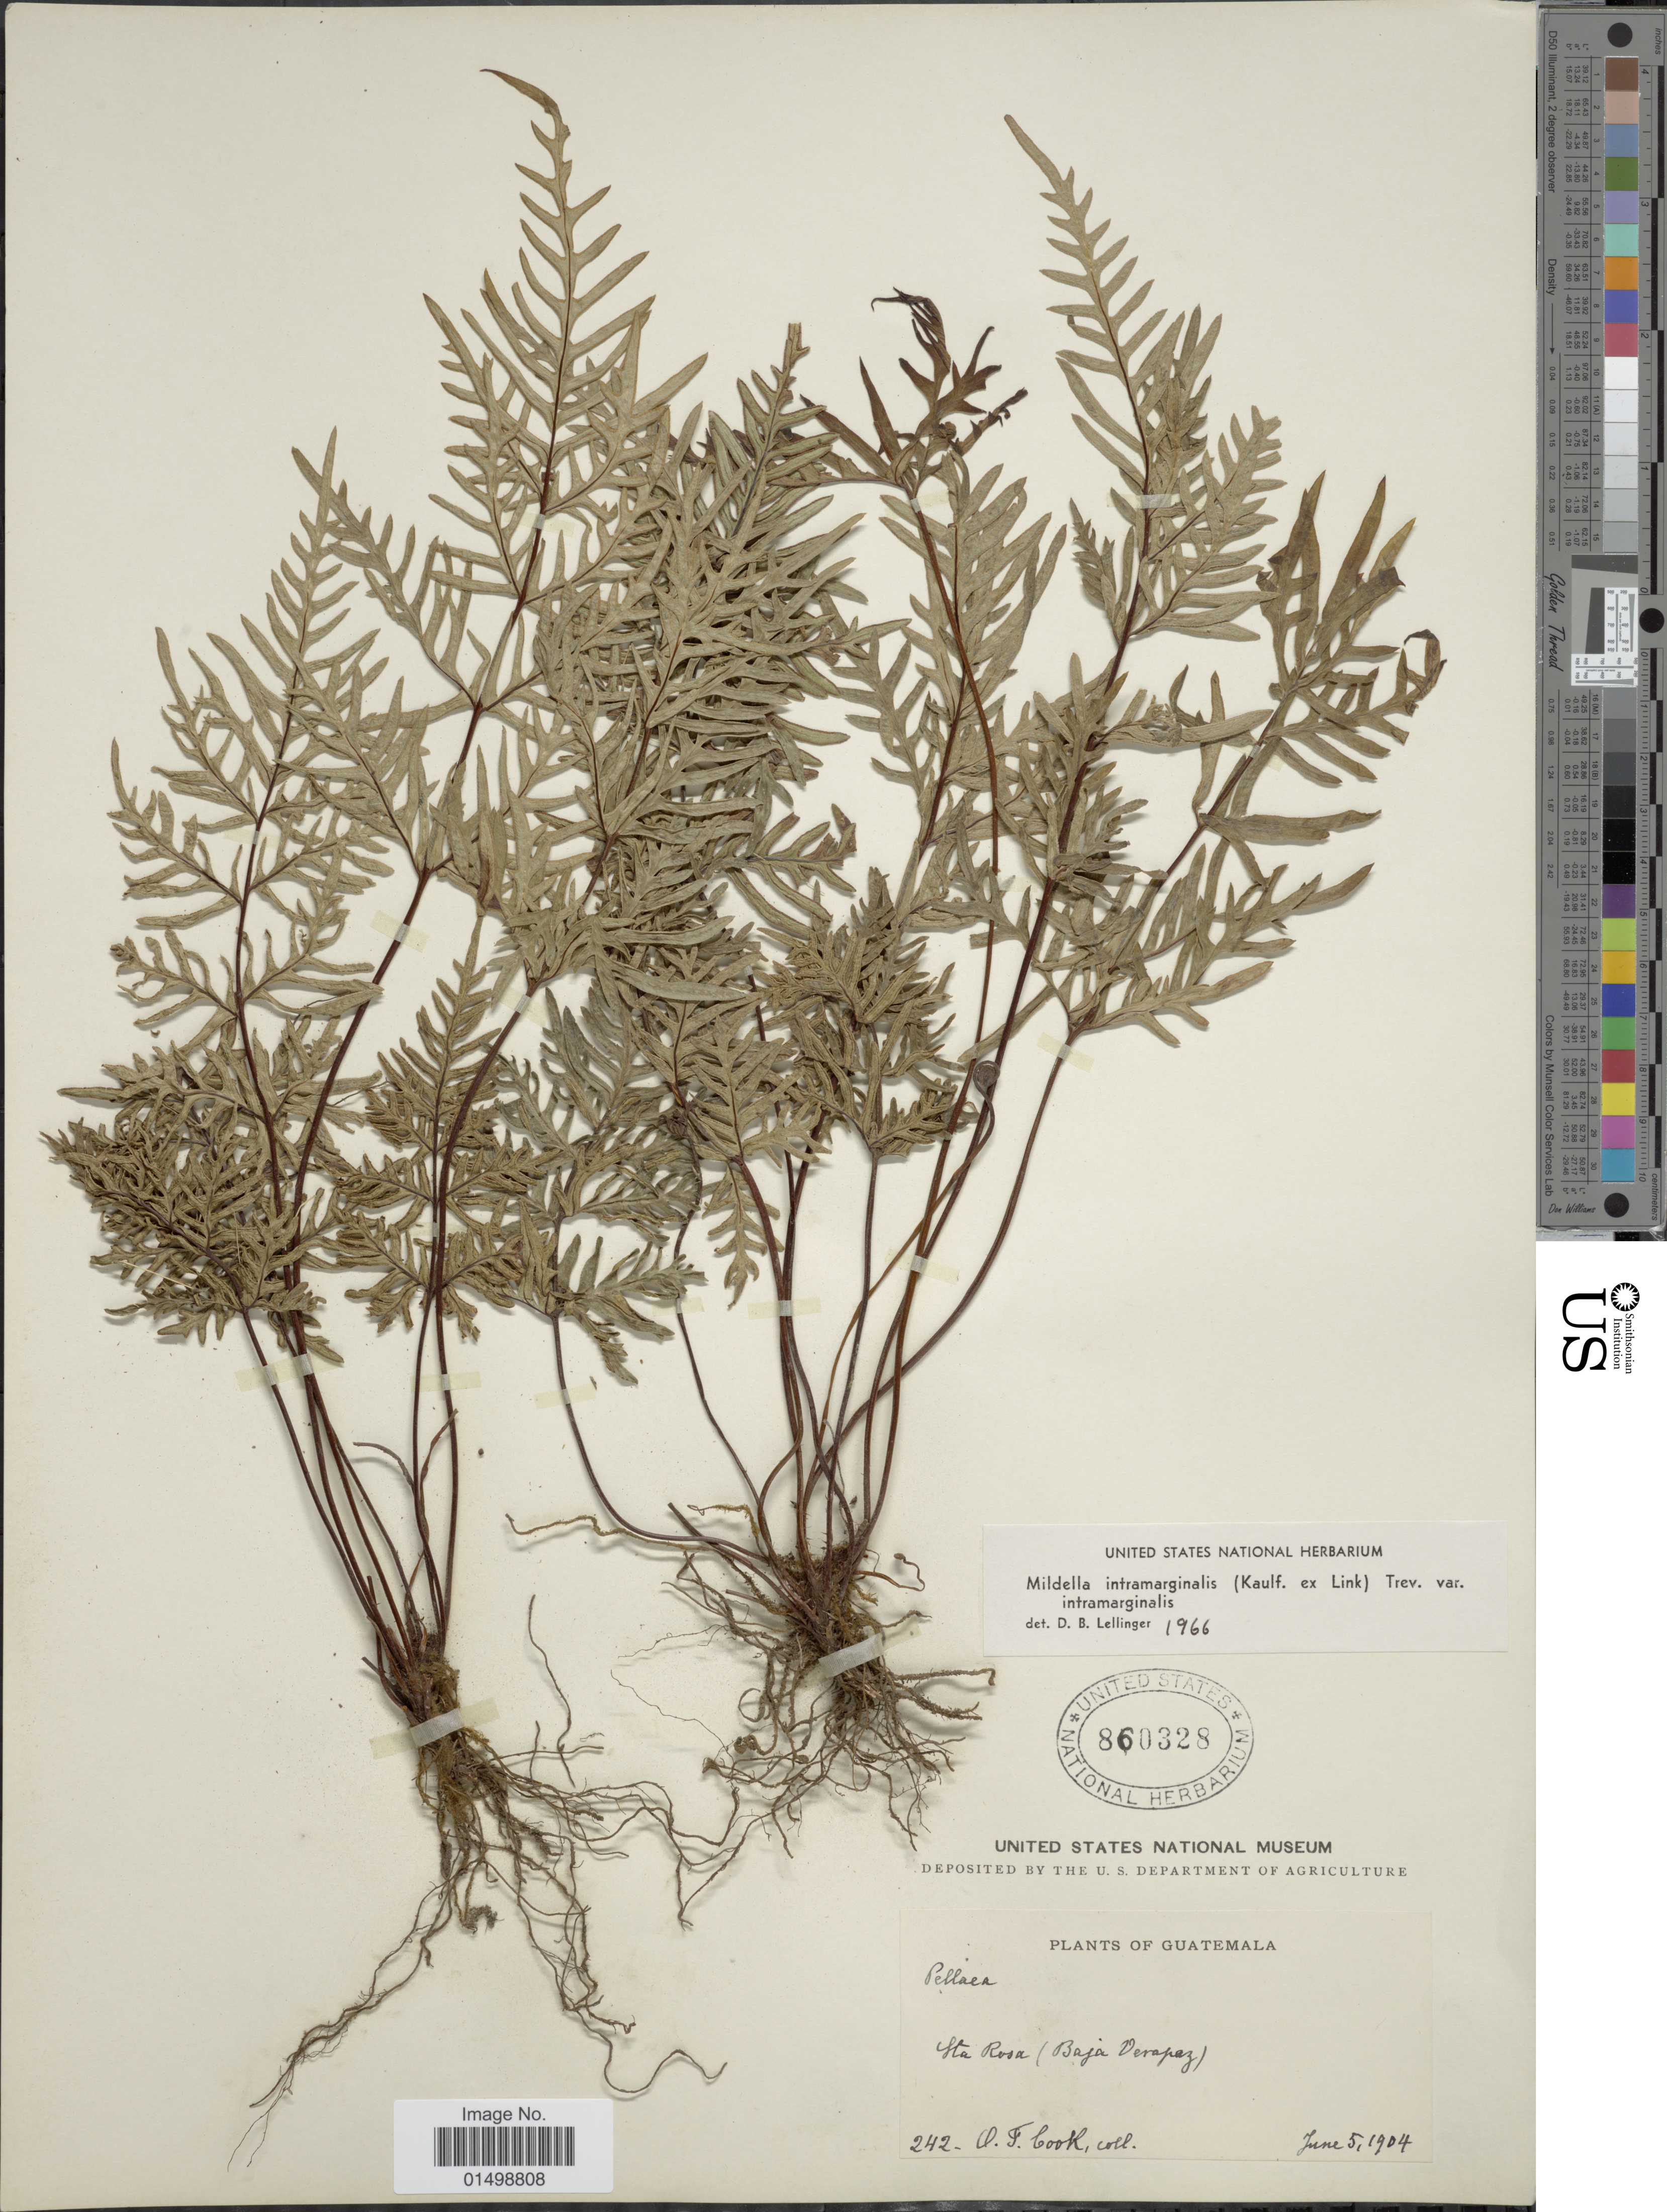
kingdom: Plantae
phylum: Tracheophyta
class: Polypodiopsida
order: Polypodiales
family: Pteridaceae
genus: Cheilanthes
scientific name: Cheilanthes intramarginalis var. intramarginalis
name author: (Kaulf.) Hook.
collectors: A. F. Cook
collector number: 242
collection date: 1904-06-05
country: Guatemala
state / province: Santa Rosa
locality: Baja Verapez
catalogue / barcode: US 860328